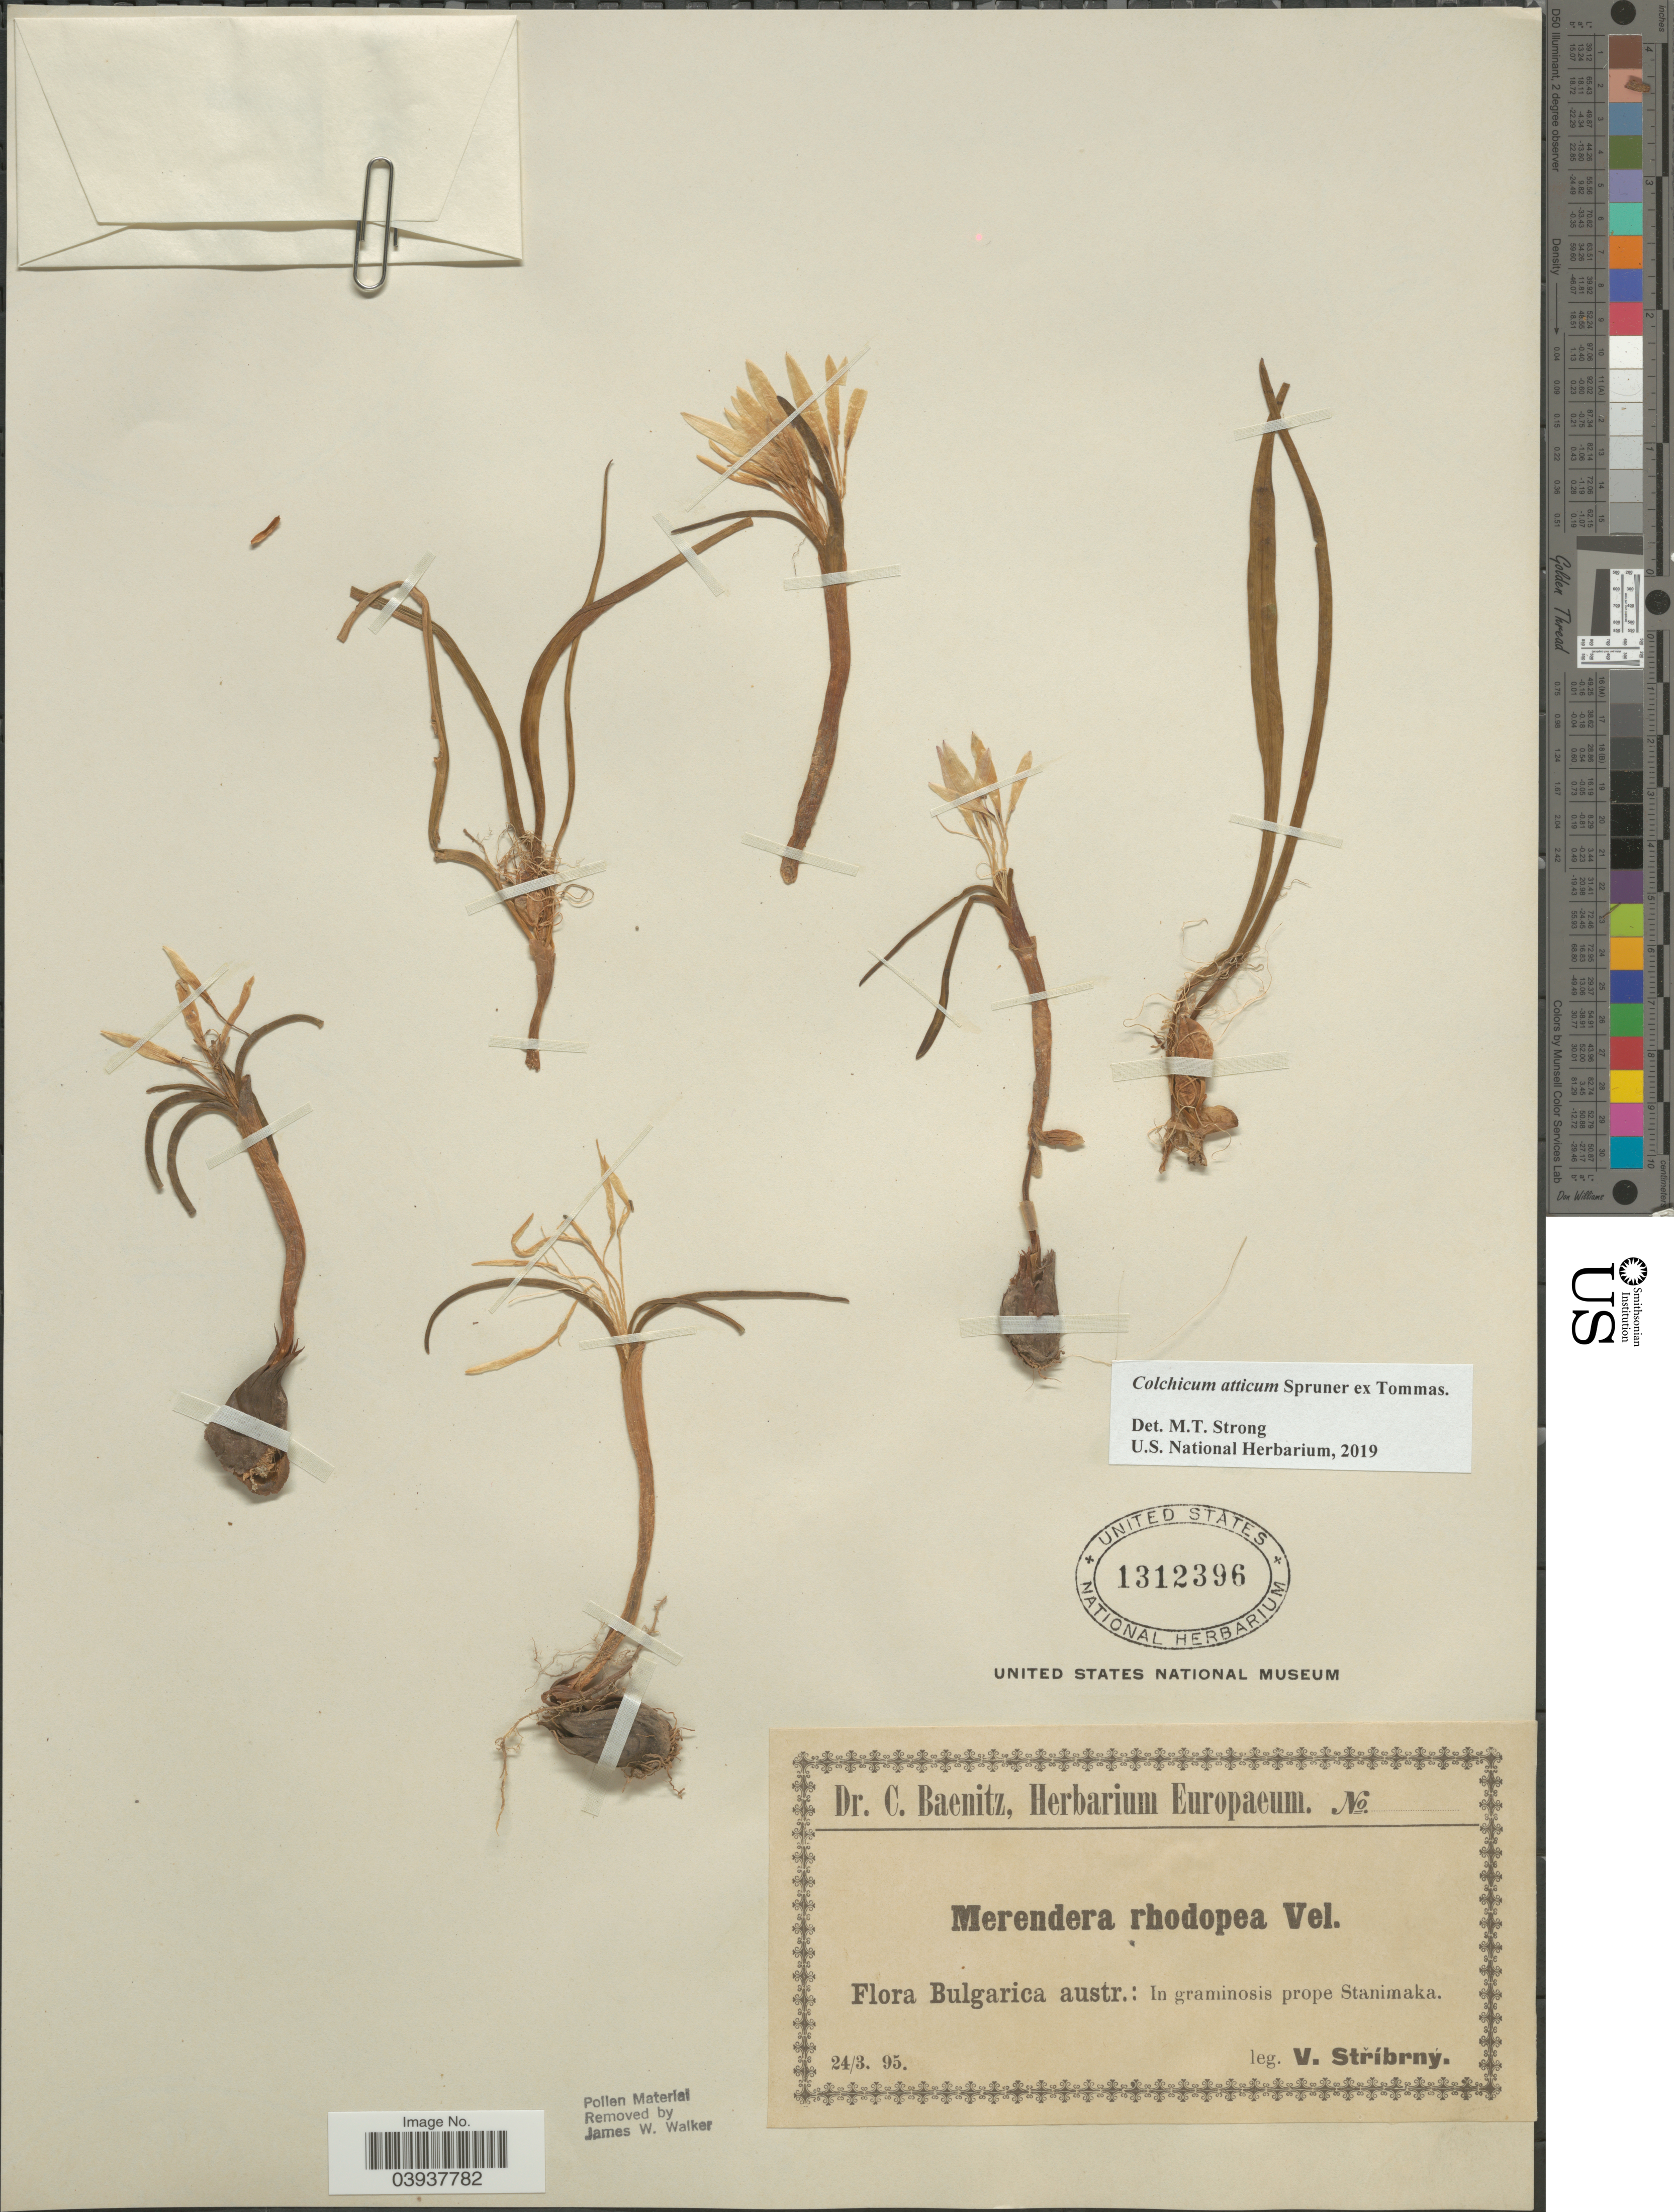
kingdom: Plantae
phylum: Tracheophyta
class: Liliopsida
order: Liliales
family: Colchicaceae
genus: Colchicum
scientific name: Colchicum atticum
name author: Spruner ex Tomm.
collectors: V. Stribrny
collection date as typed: Transcribed d/m/y: 24/3/95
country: Bulgaria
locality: Bulgarica austr.: In graminosis prope Stanimaka.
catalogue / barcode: US 1312396